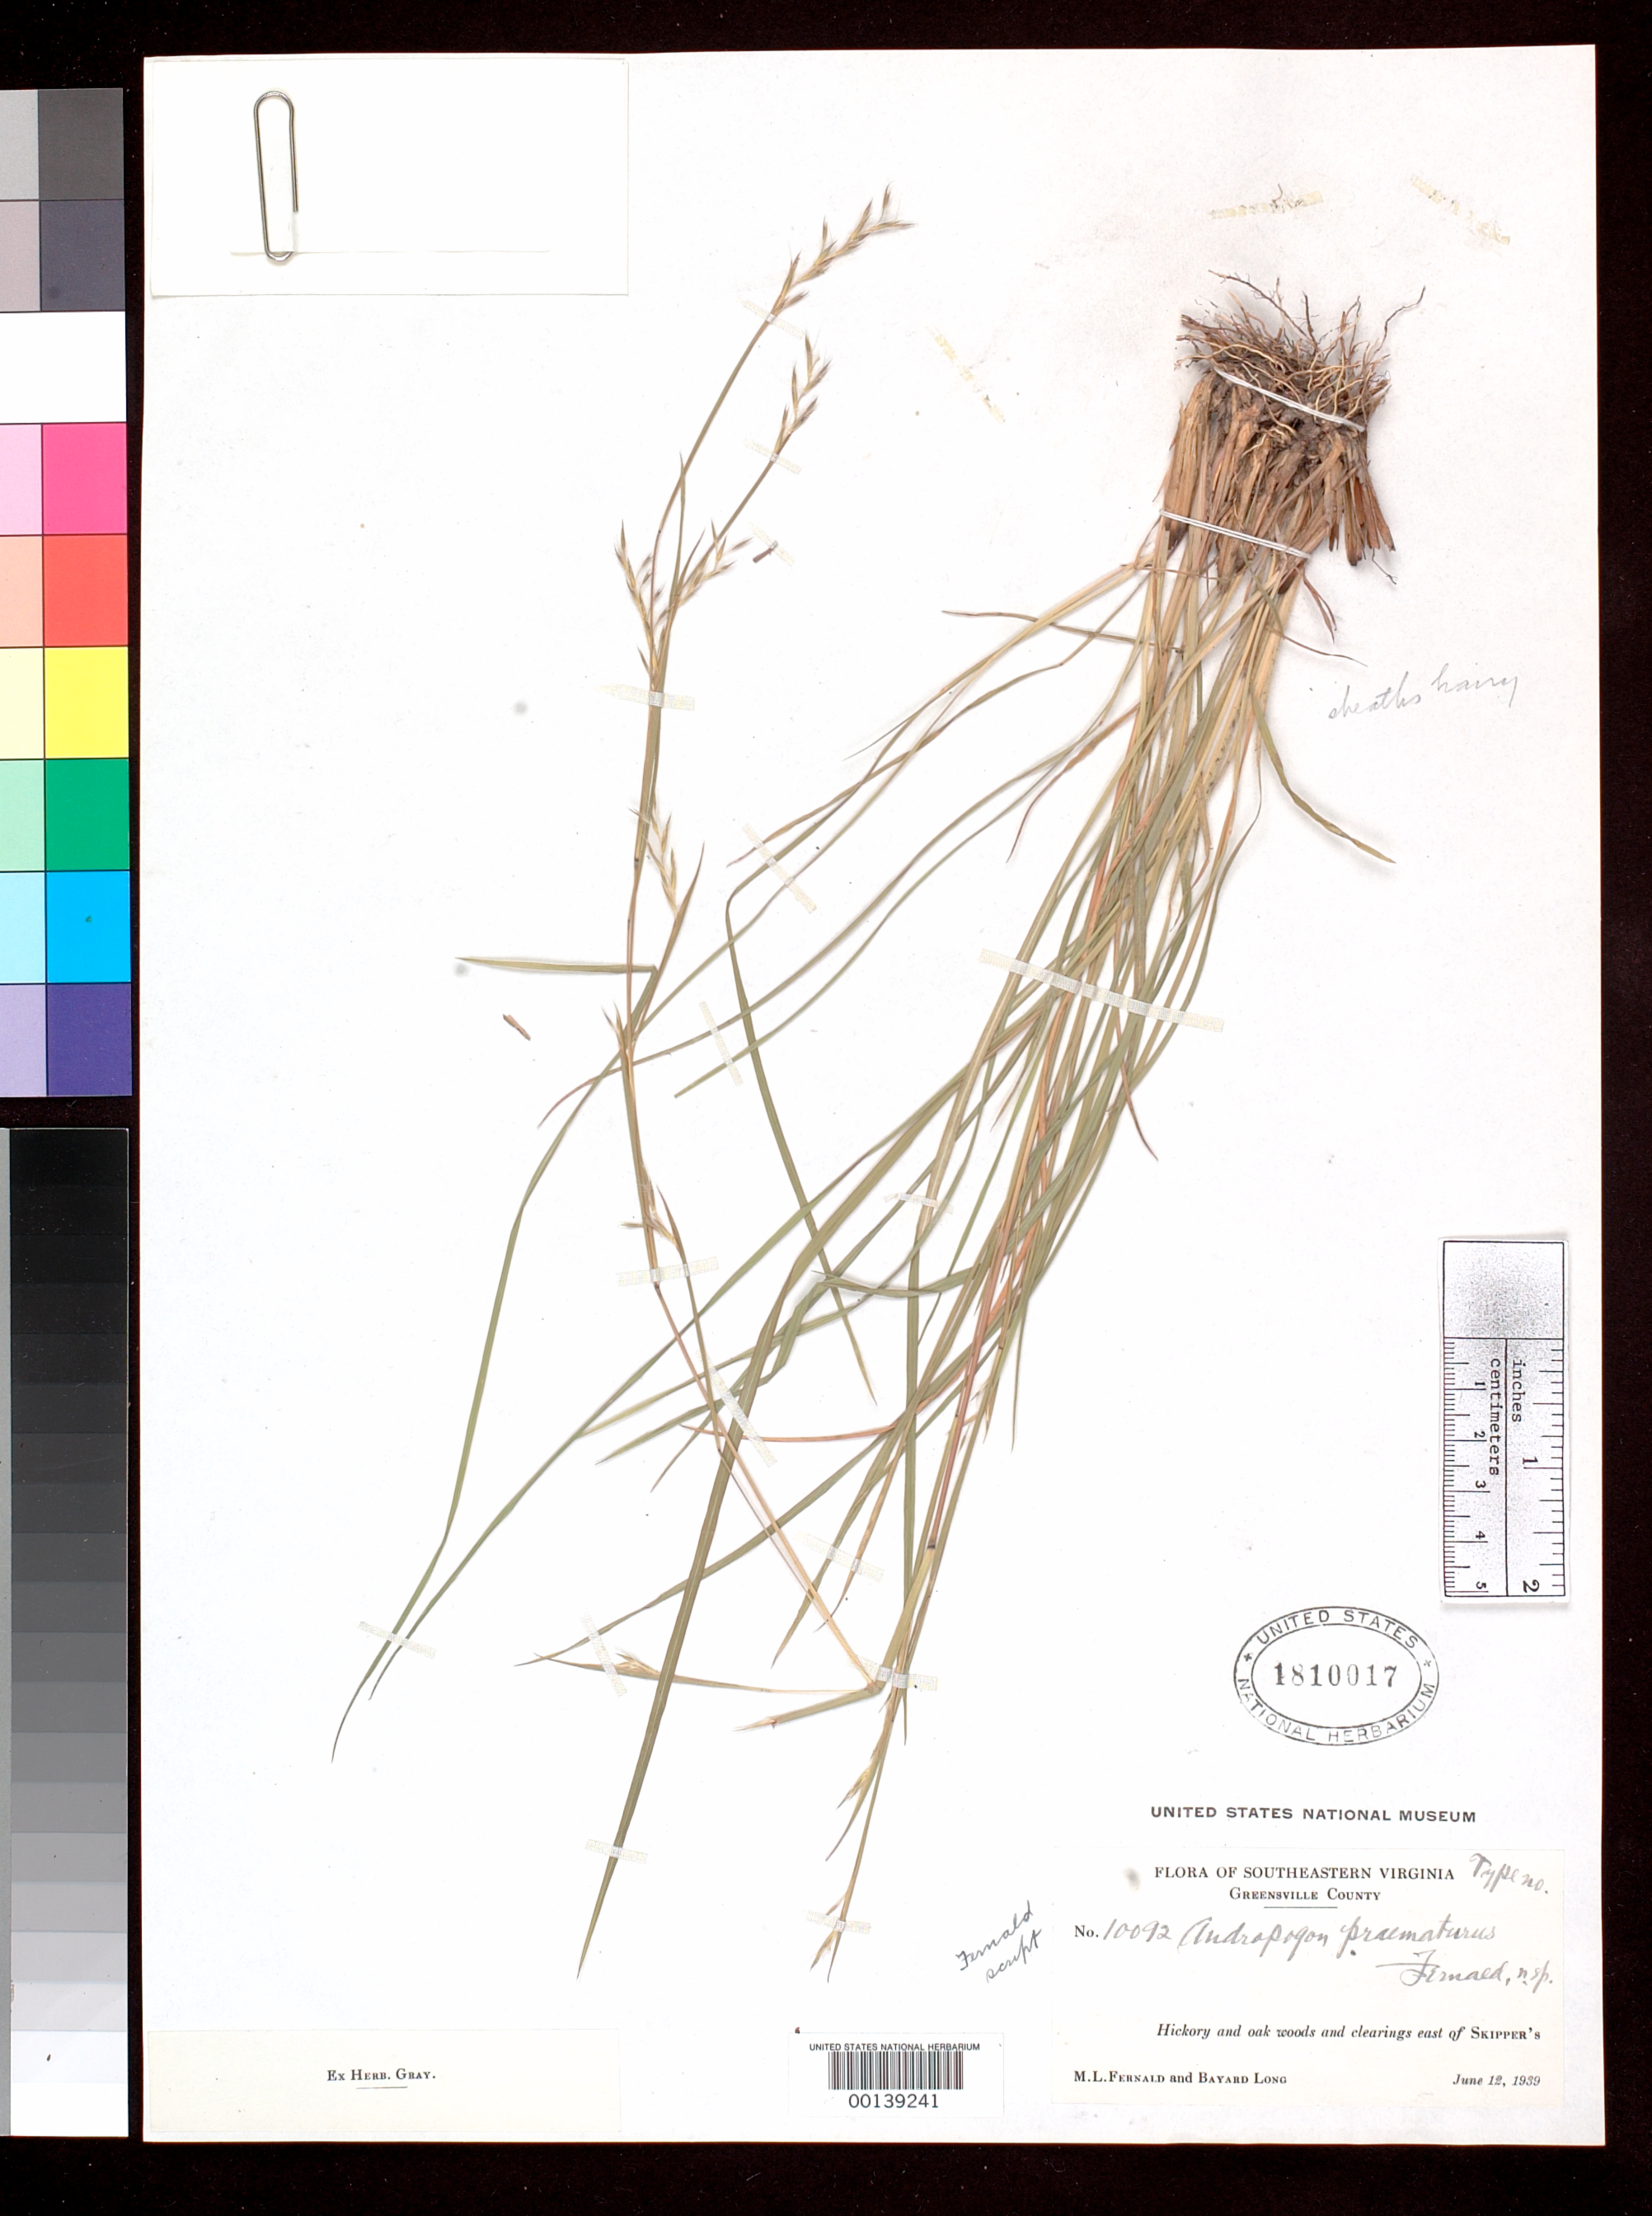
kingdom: Plantae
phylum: Tracheophyta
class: Liliopsida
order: Poales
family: Poaceae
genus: Andropogon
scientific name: Andropogon praematurus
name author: Fernald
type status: Isotype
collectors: M. L. Fernald & B. H. Long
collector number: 10092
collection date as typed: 12 Jun 1939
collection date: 1939-06-12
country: United States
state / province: Virginia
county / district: Greensville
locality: E of Skippers.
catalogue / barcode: US 1810017